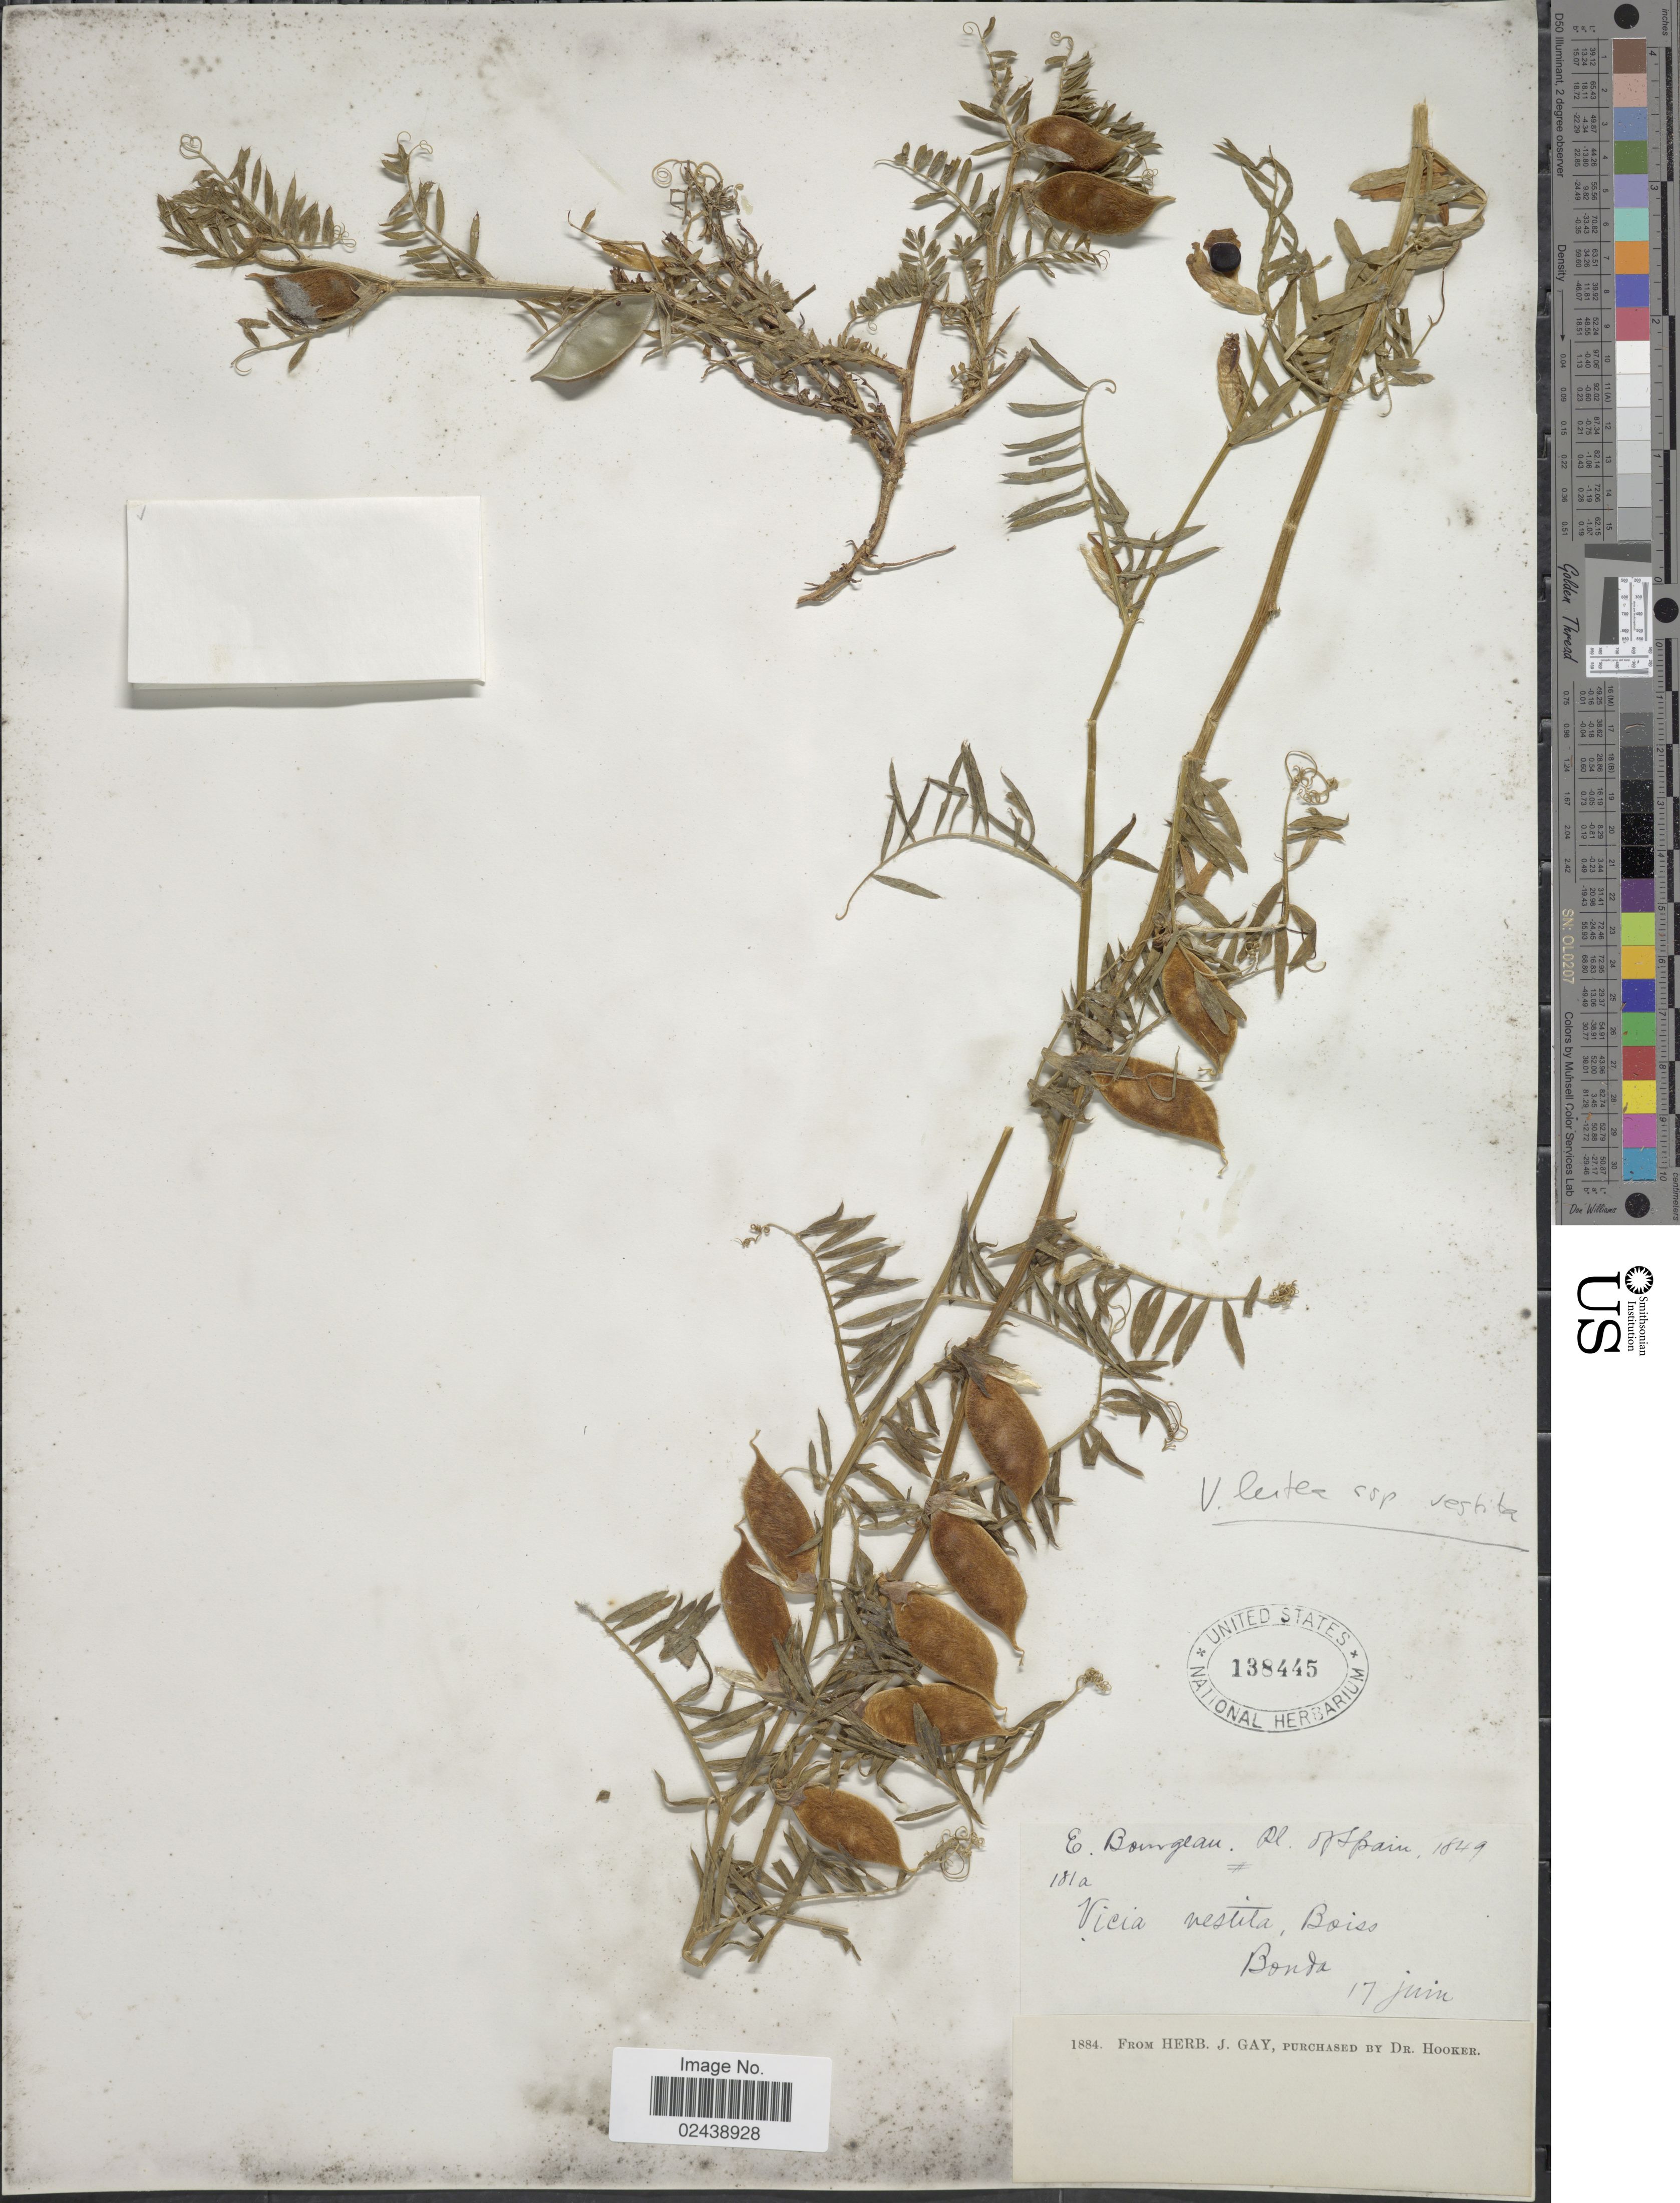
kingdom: Plantae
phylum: Tracheophyta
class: Magnoliopsida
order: Fabales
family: Fabaceae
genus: Vicia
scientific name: Vicia lutea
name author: L.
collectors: E. Bourgeau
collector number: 181A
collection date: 1849-06-17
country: Spain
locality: Bonda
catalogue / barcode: US 138445